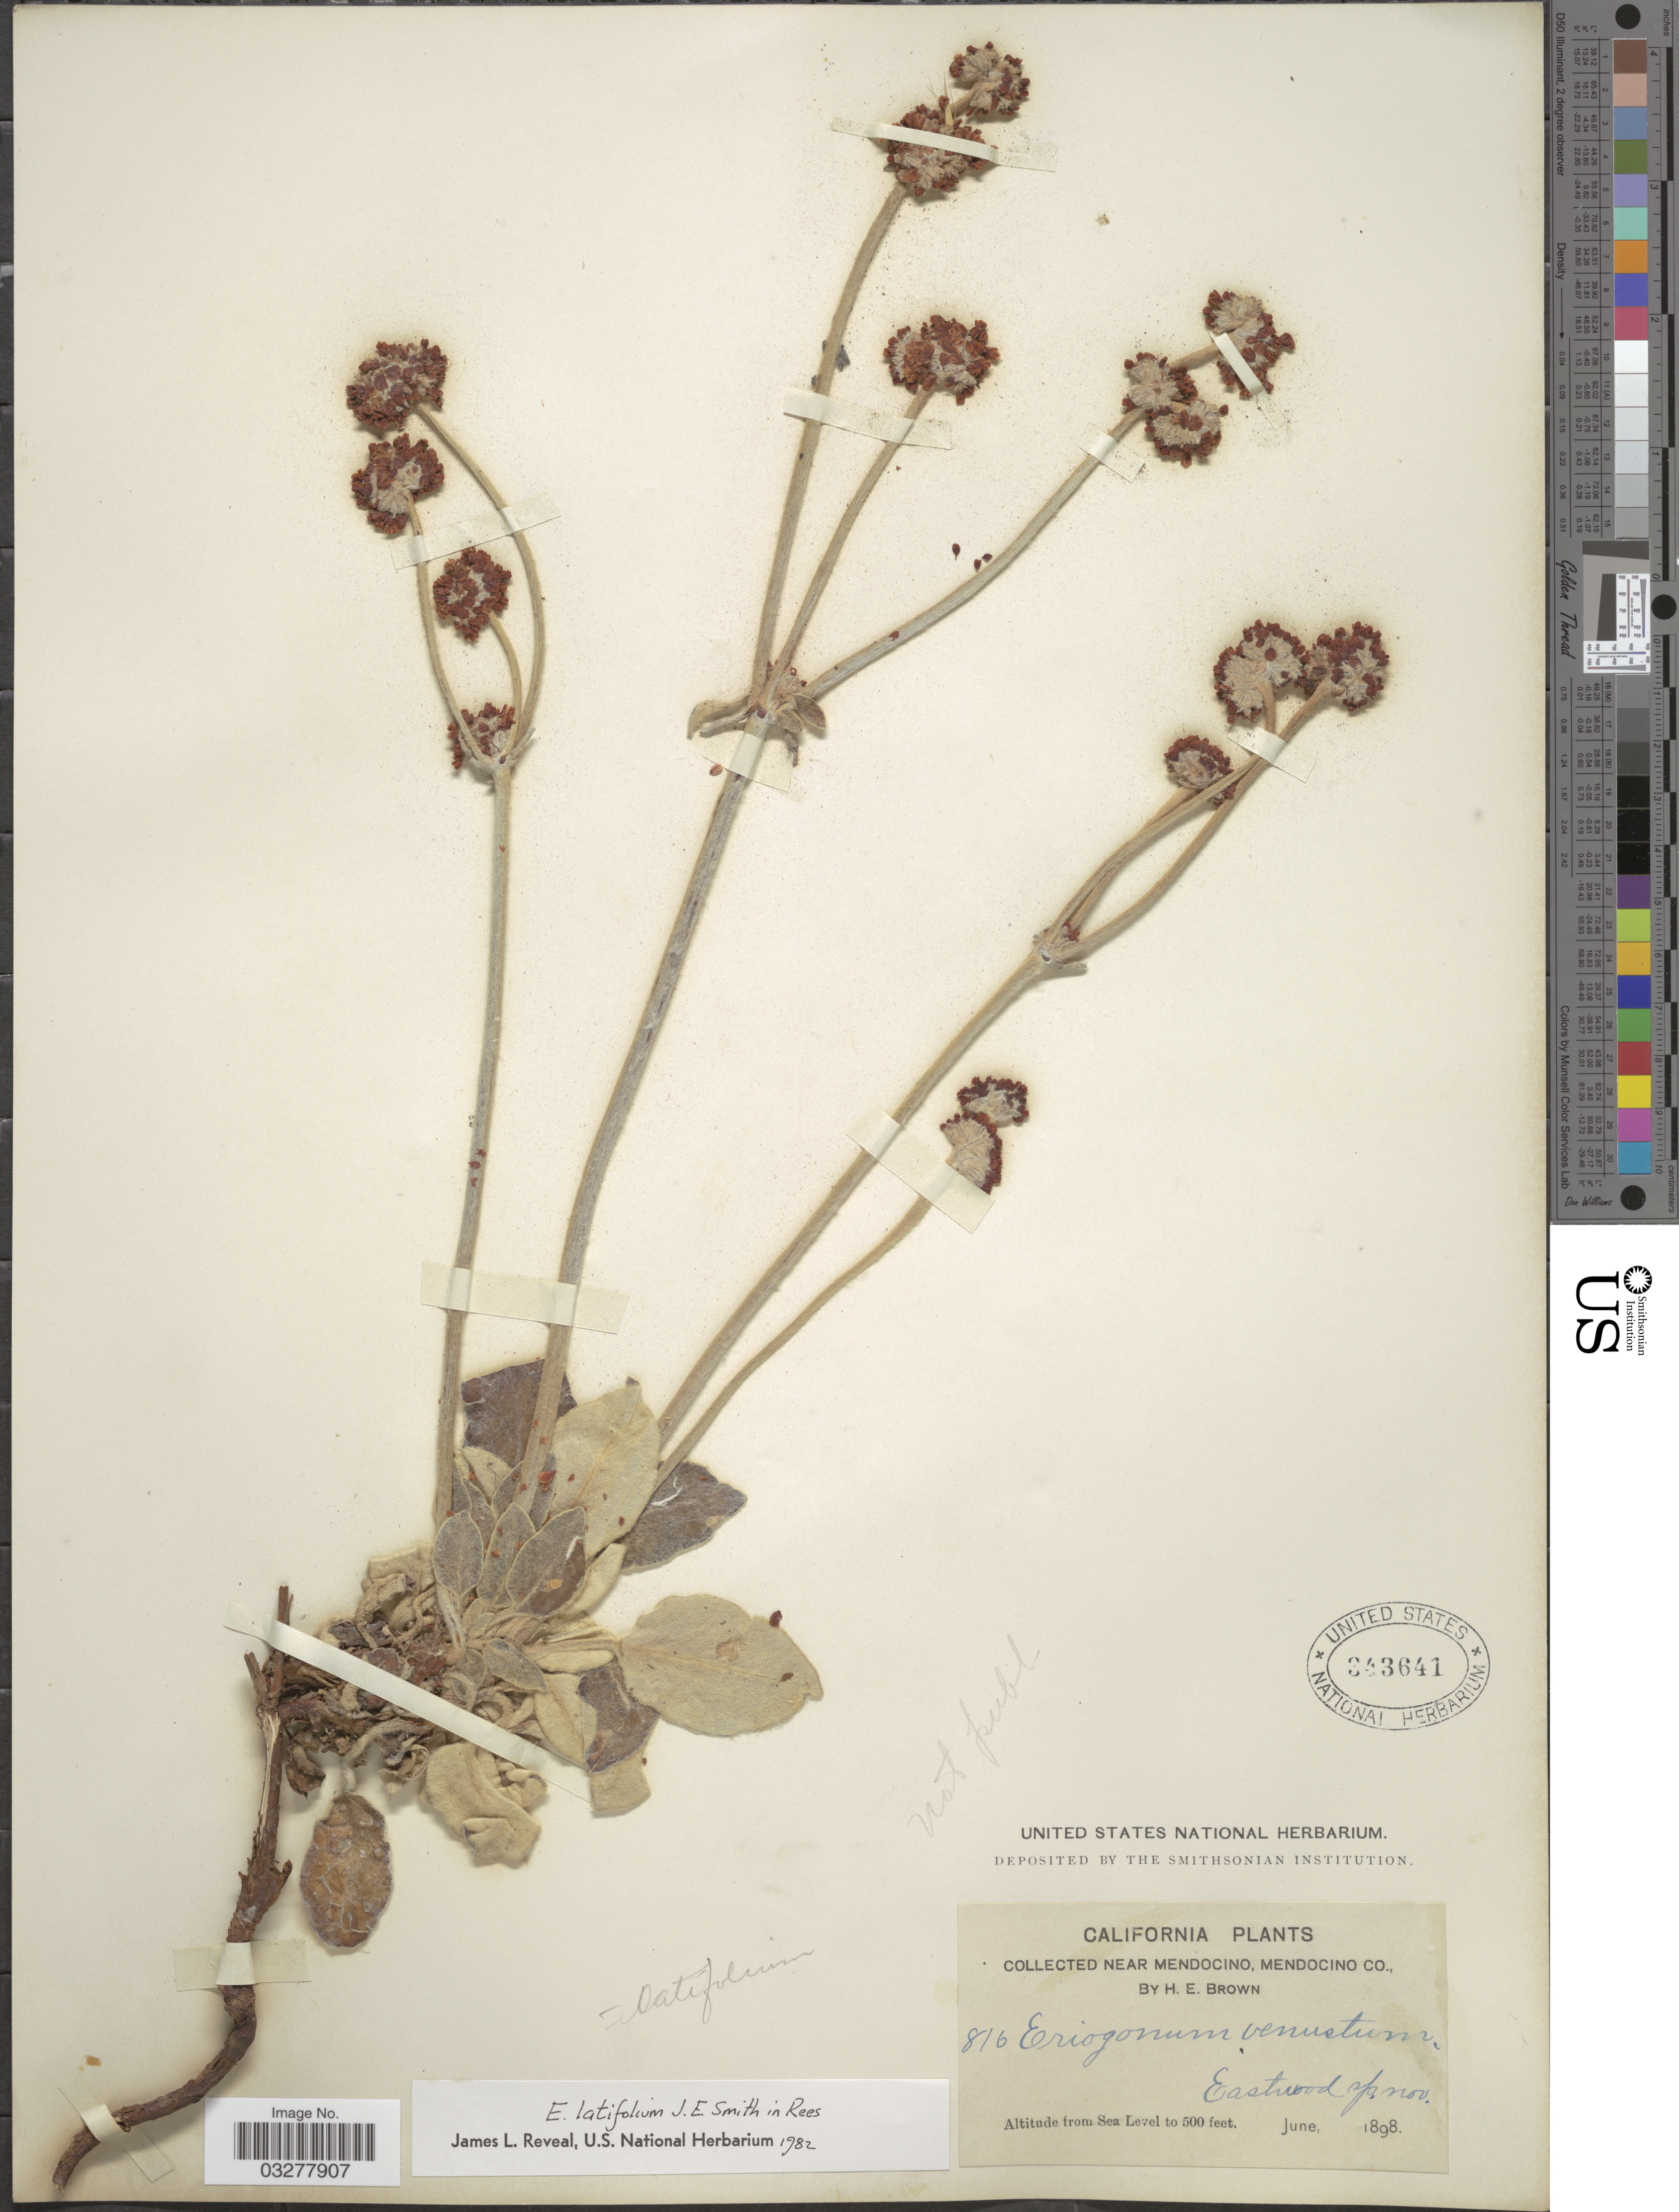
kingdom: Plantae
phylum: Tracheophyta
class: Magnoliopsida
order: Caryophyllales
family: Polygonaceae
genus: Eriogonum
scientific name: Eriogonum latifolium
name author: Sm.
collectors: H. E. Brown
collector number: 816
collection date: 1898-06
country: United States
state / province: California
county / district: Mendocino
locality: Near Mendocino, Mendocino Co. Eastwood.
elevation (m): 0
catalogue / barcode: US 343641